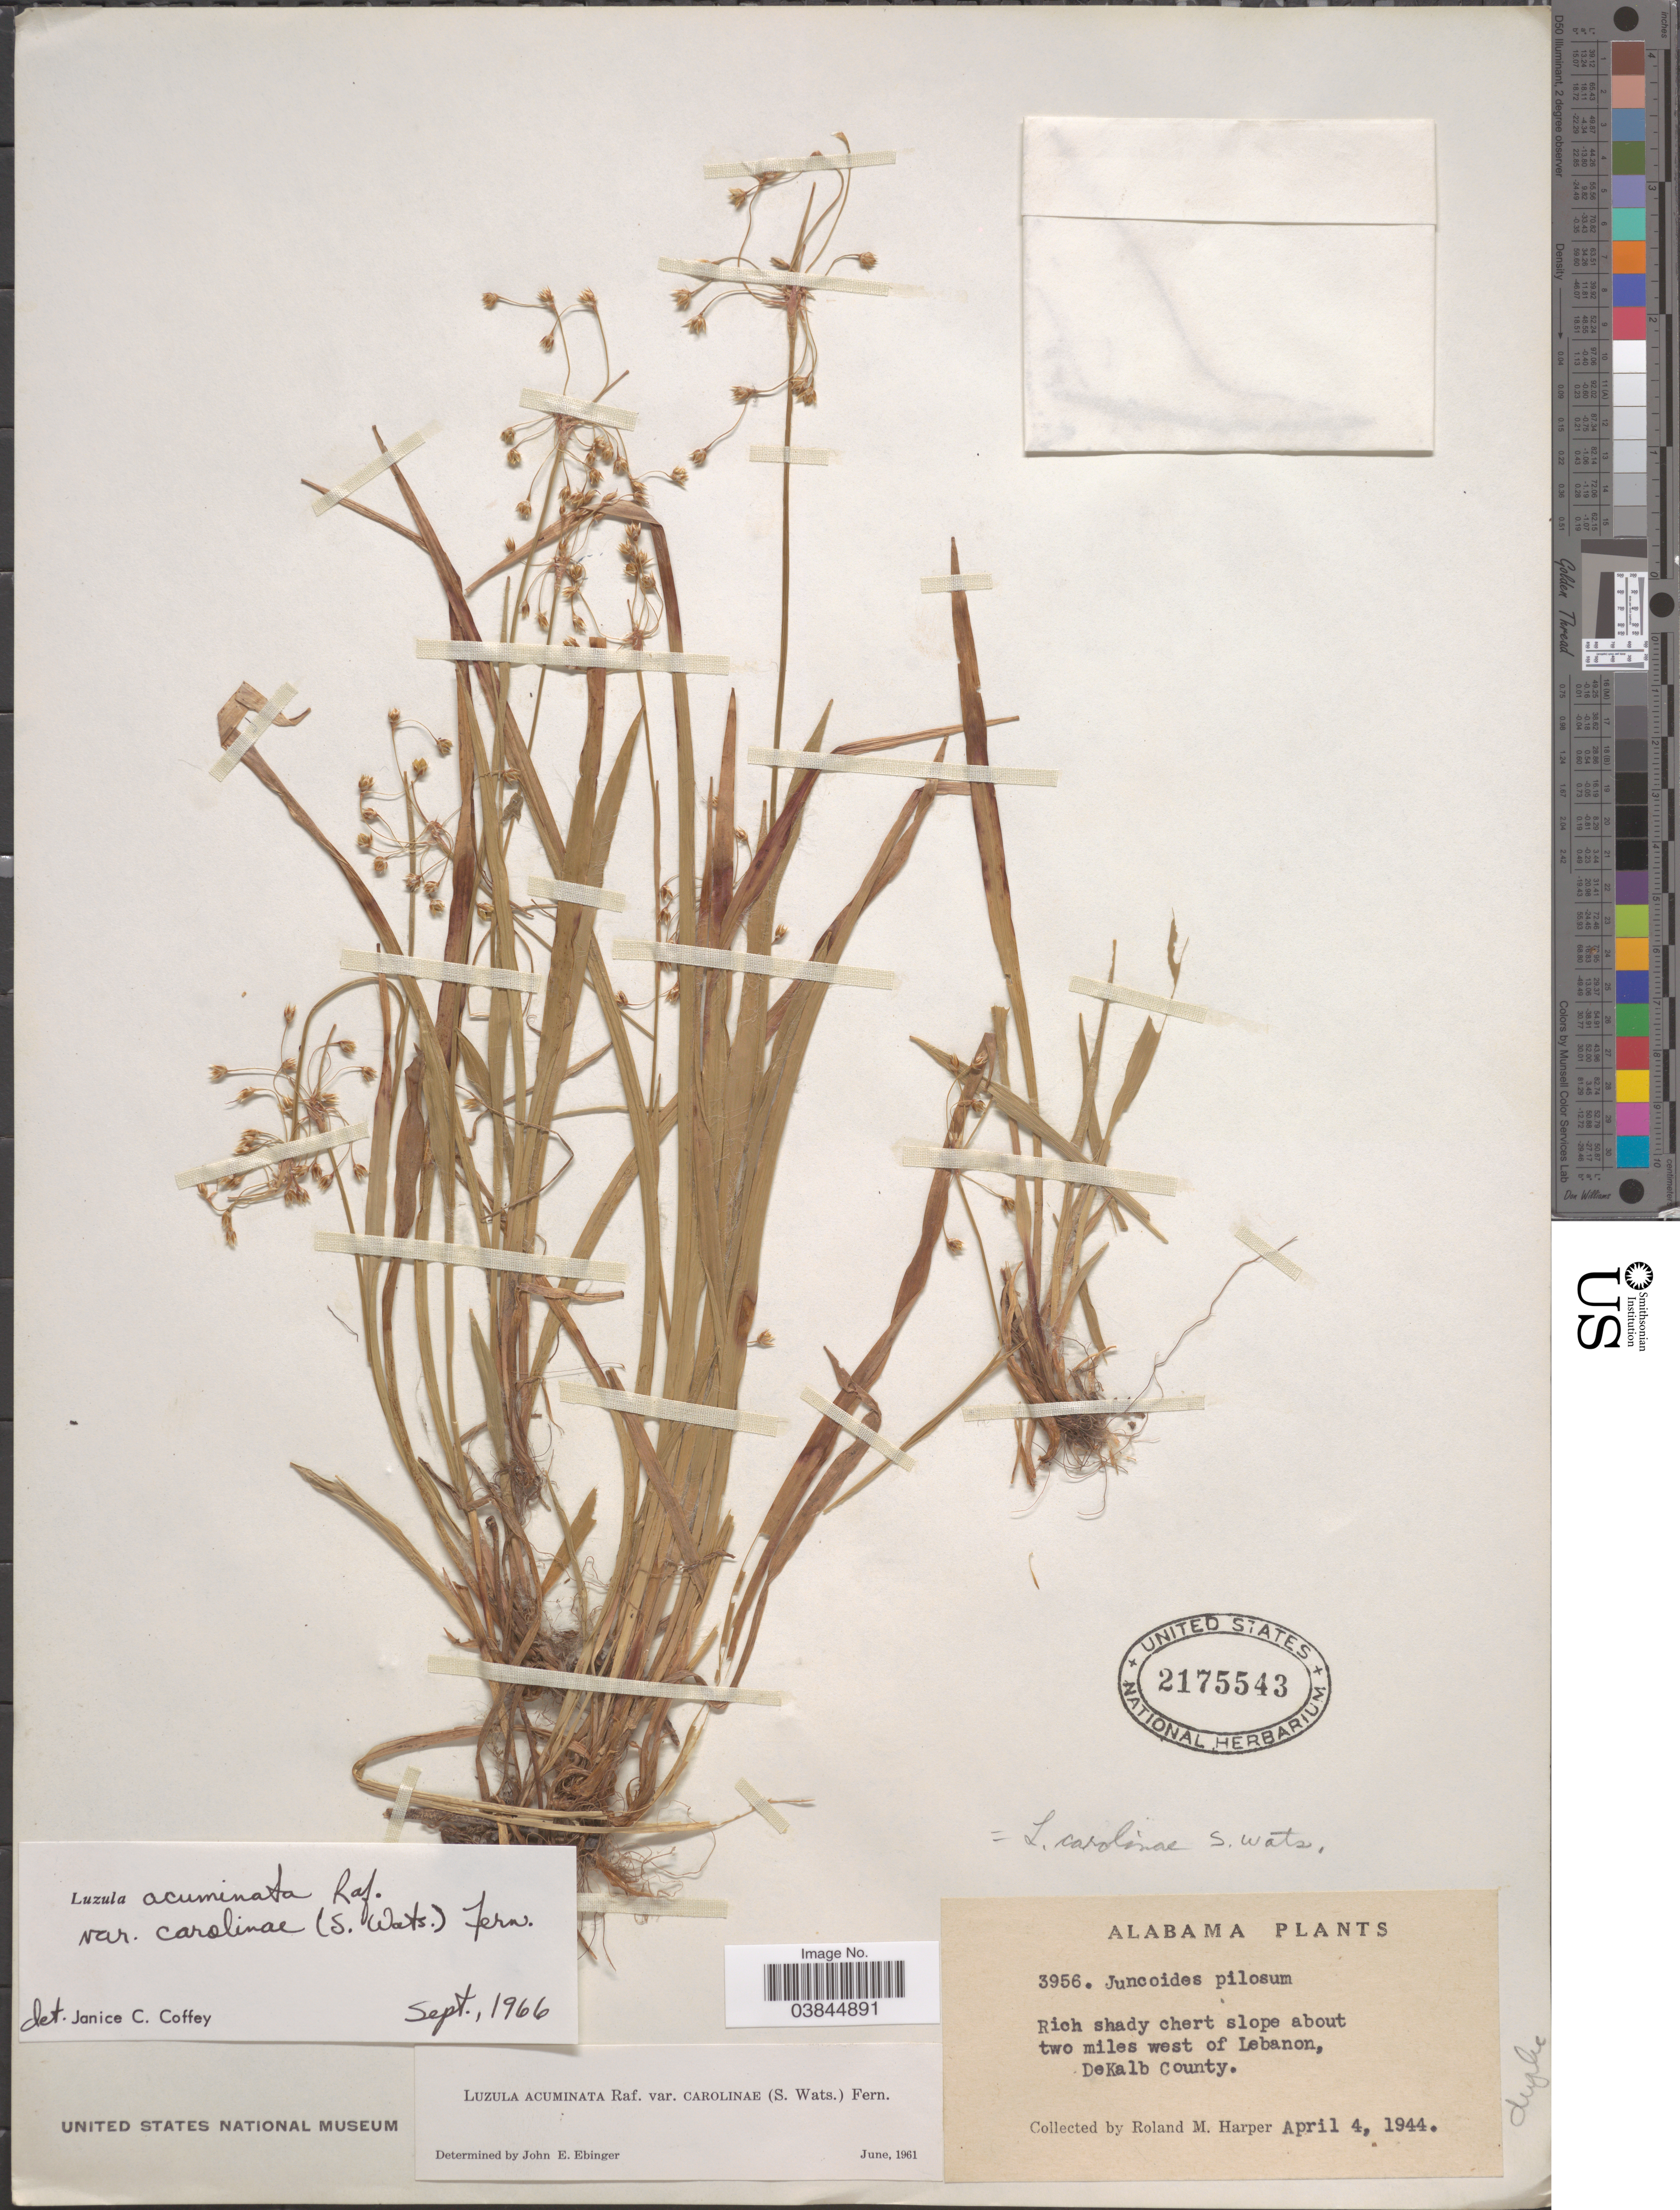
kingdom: Plantae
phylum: Tracheophyta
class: Liliopsida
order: Poales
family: Juncaceae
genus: Luzula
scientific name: Luzula acuminata var. carolinae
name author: (S. Watson) Fernald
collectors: R. M. Harper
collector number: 3956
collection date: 1944-04-04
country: United States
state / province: Alabama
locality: Slope about two miles west of Lebanon, DeKalb County.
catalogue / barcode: US 2175543